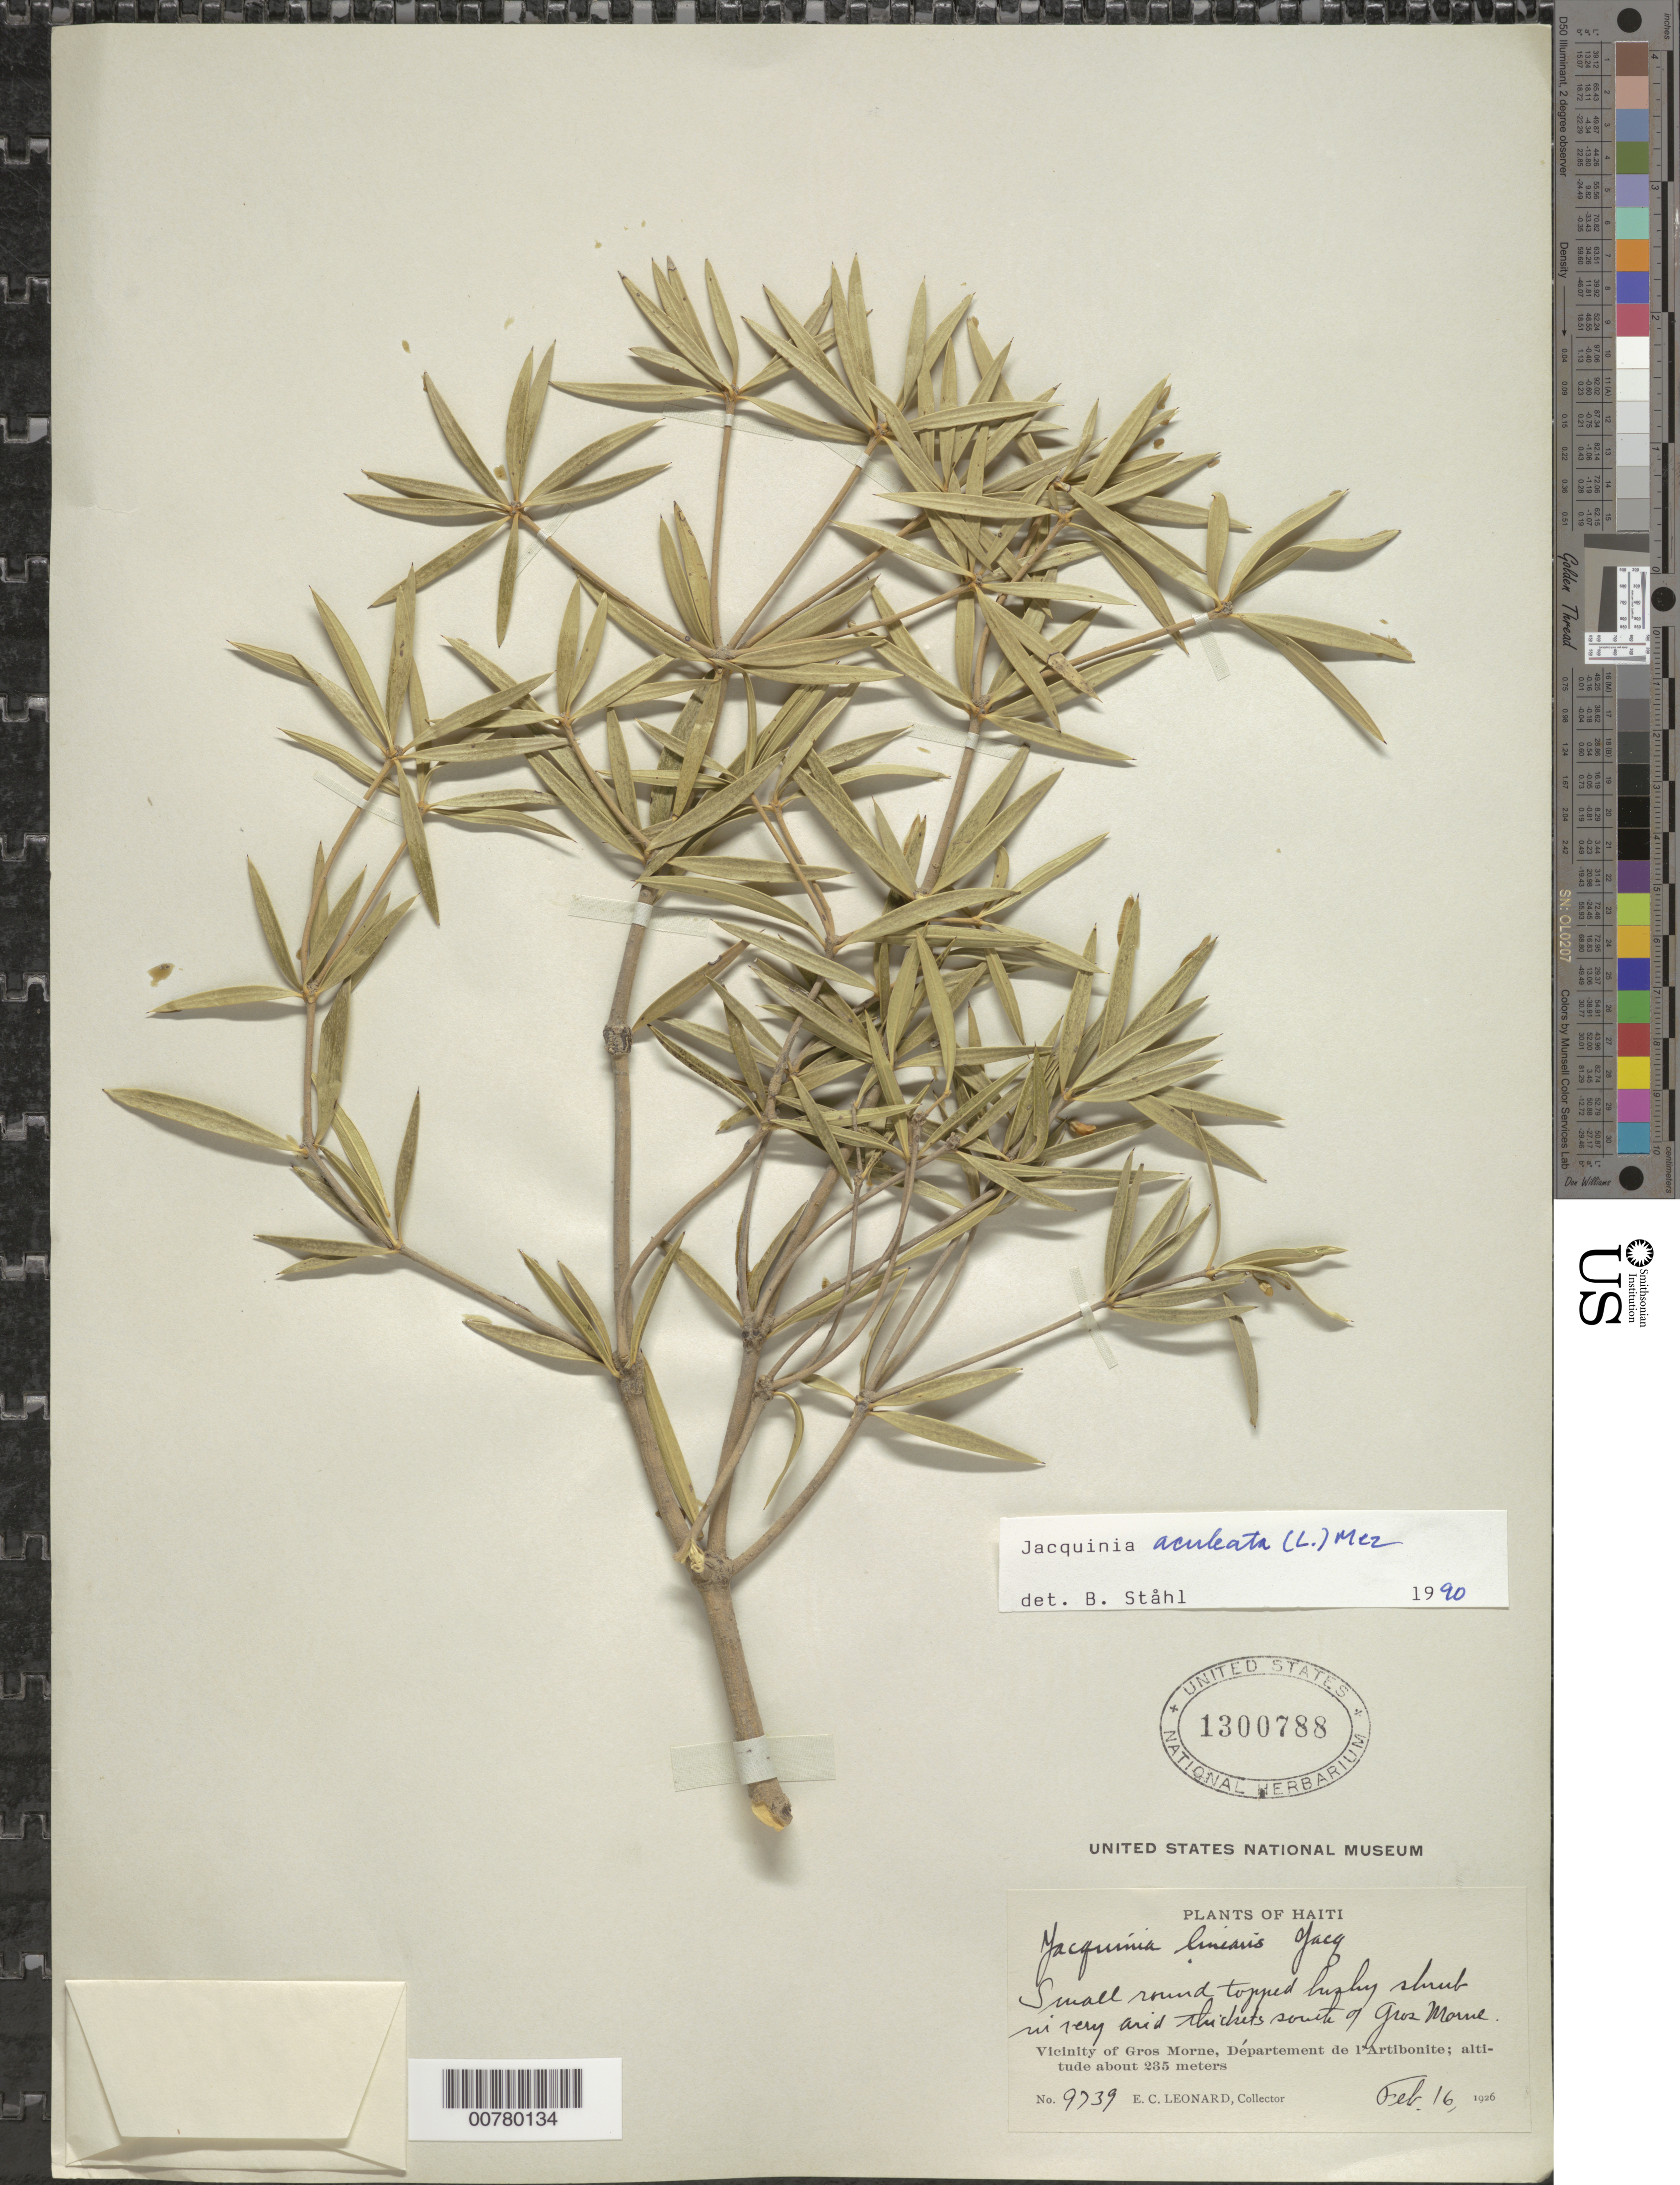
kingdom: Plantae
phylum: Tracheophyta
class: Magnoliopsida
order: Ericales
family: Primulaceae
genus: Jacquinia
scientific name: Jacquinia aculeata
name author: (L.) Mez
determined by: Ståhl, B.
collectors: E. C. Leonard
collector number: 9739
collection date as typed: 16 Feb 1926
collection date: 1926-02-16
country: Haiti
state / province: Artibonite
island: Hispaniola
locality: Vicinity of Gros Morne, south of Gros Morne.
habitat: In very arid thickets.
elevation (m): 235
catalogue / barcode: US 1300788